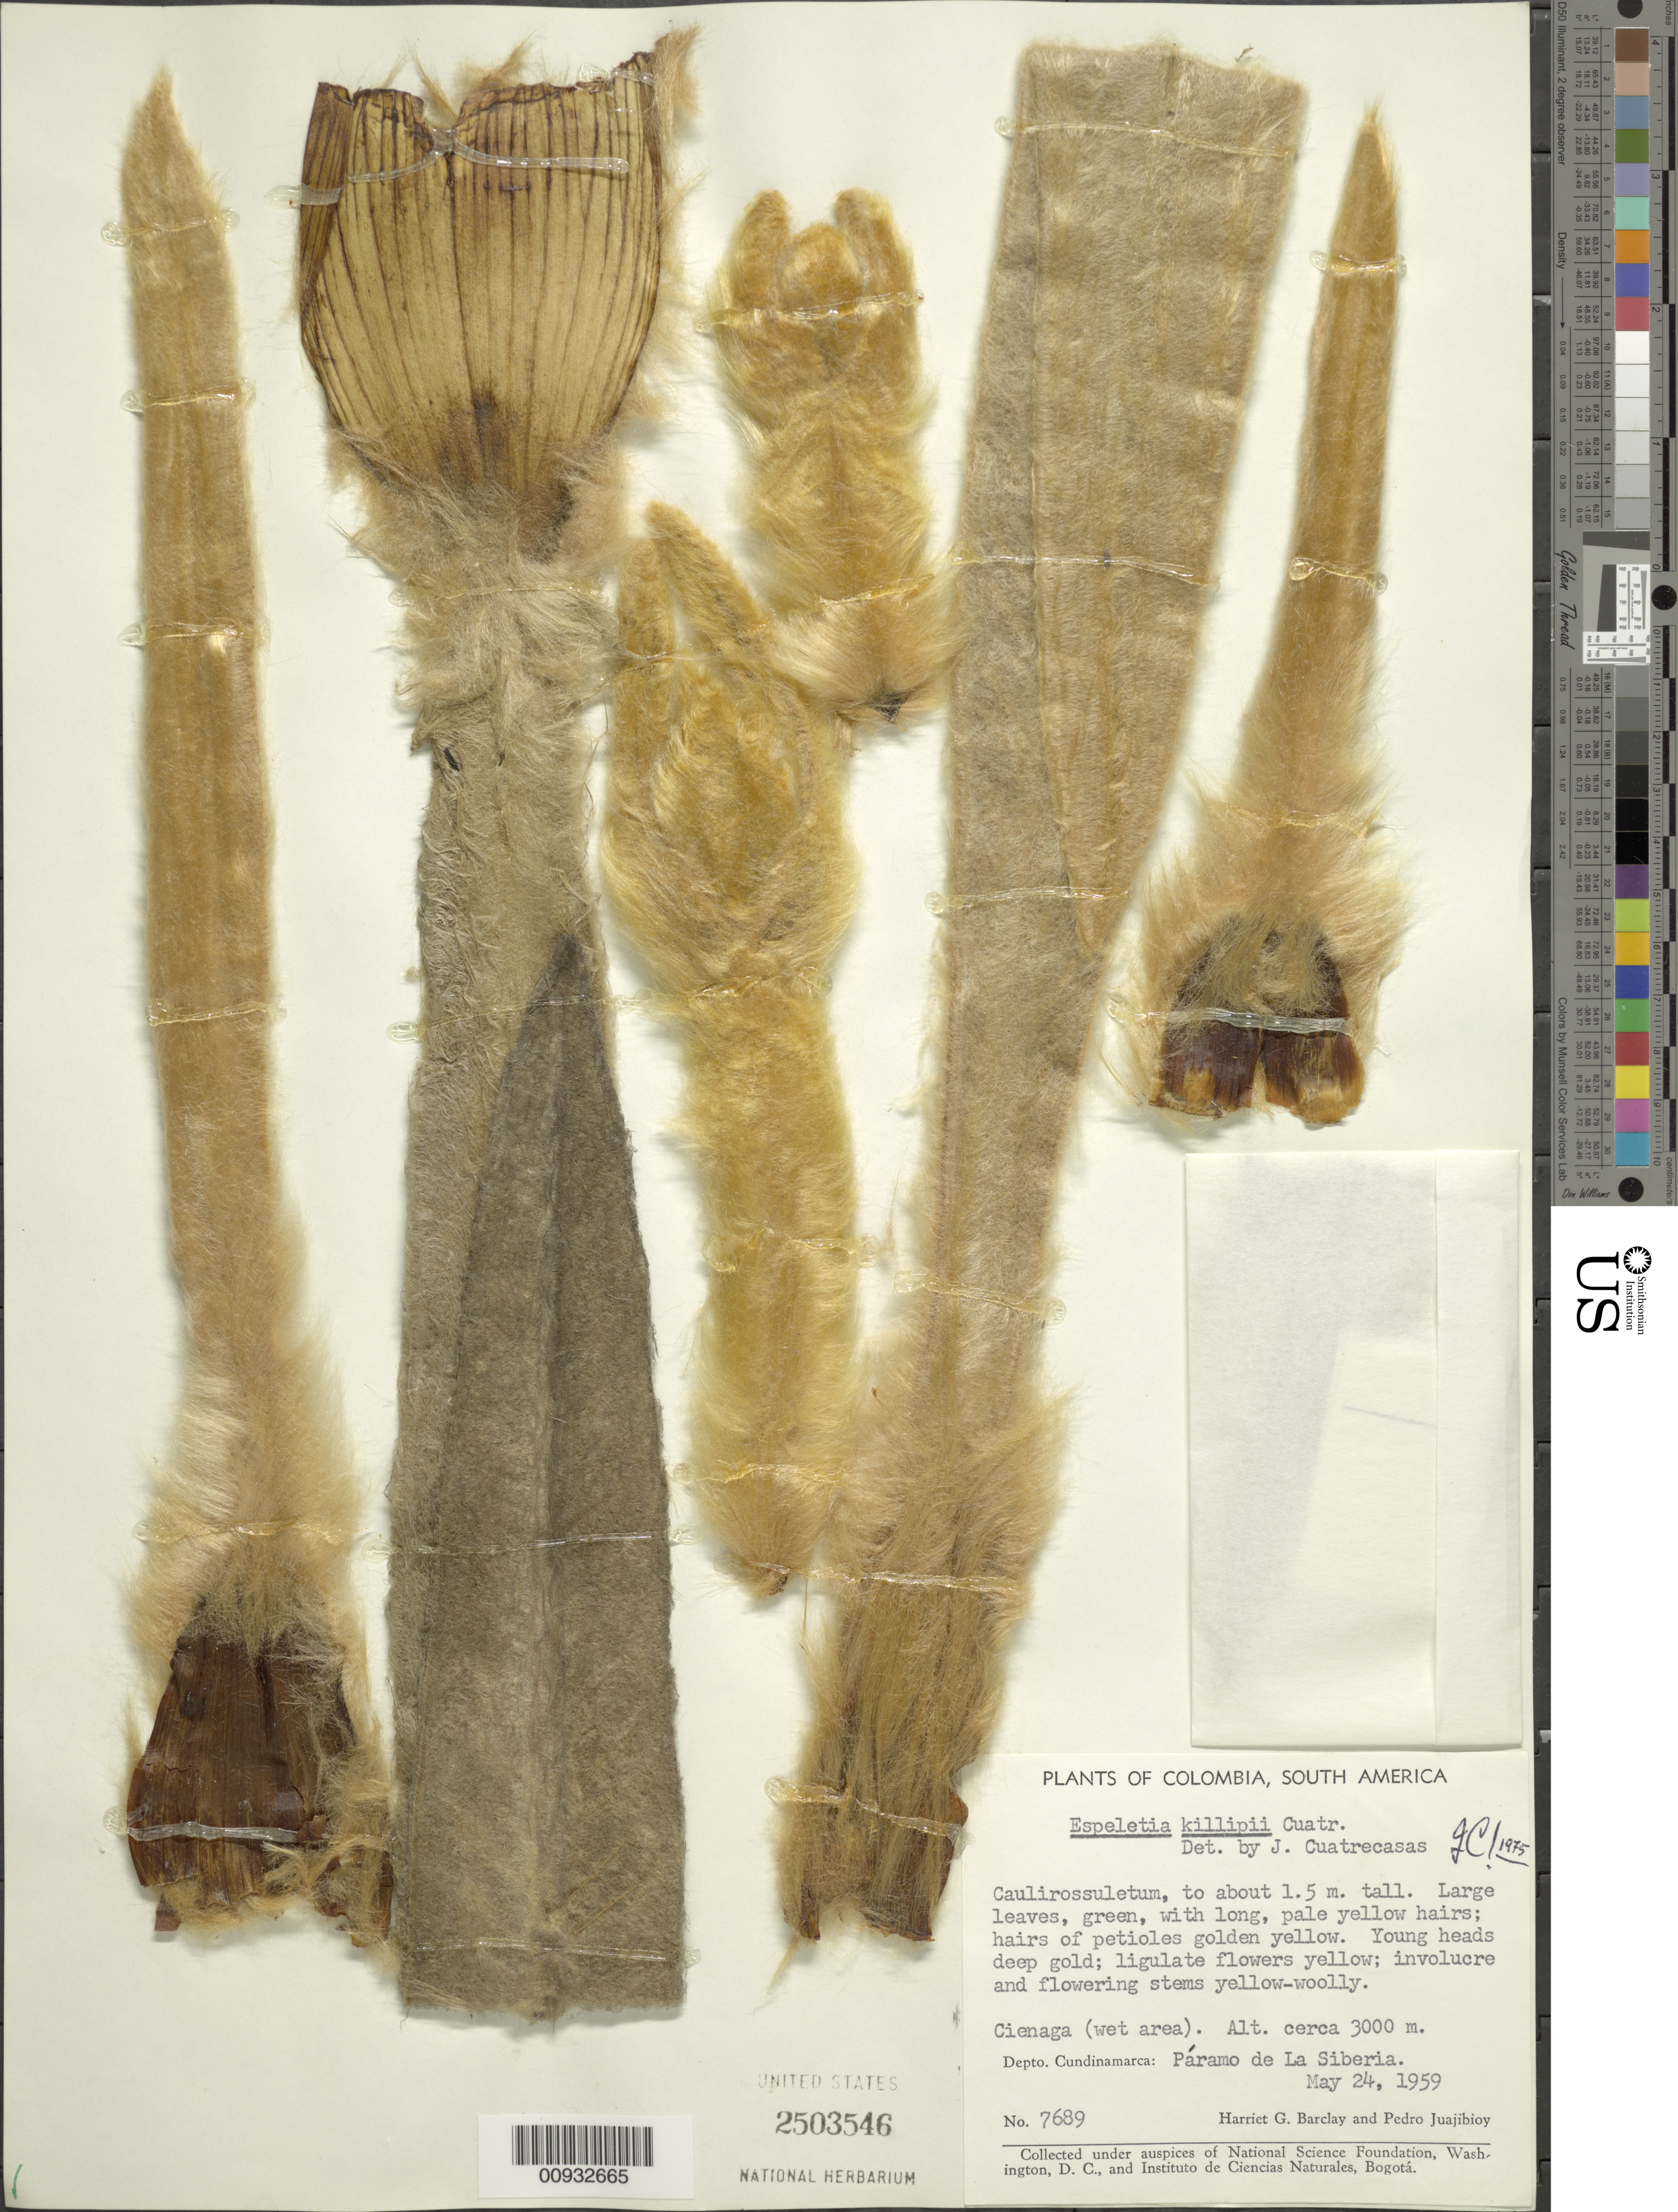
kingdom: Plantae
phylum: Tracheophyta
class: Magnoliopsida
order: Asterales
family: Asteraceae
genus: Espeletia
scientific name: Espeletia killipii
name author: Cuatrec.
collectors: H. G. Barclay & P. Juajibioy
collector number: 7689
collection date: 1959-05-24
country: Colombia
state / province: Cundinamarca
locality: Paramo de La Siberia. Cienaga (wet area)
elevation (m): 3000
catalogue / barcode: US 2503546